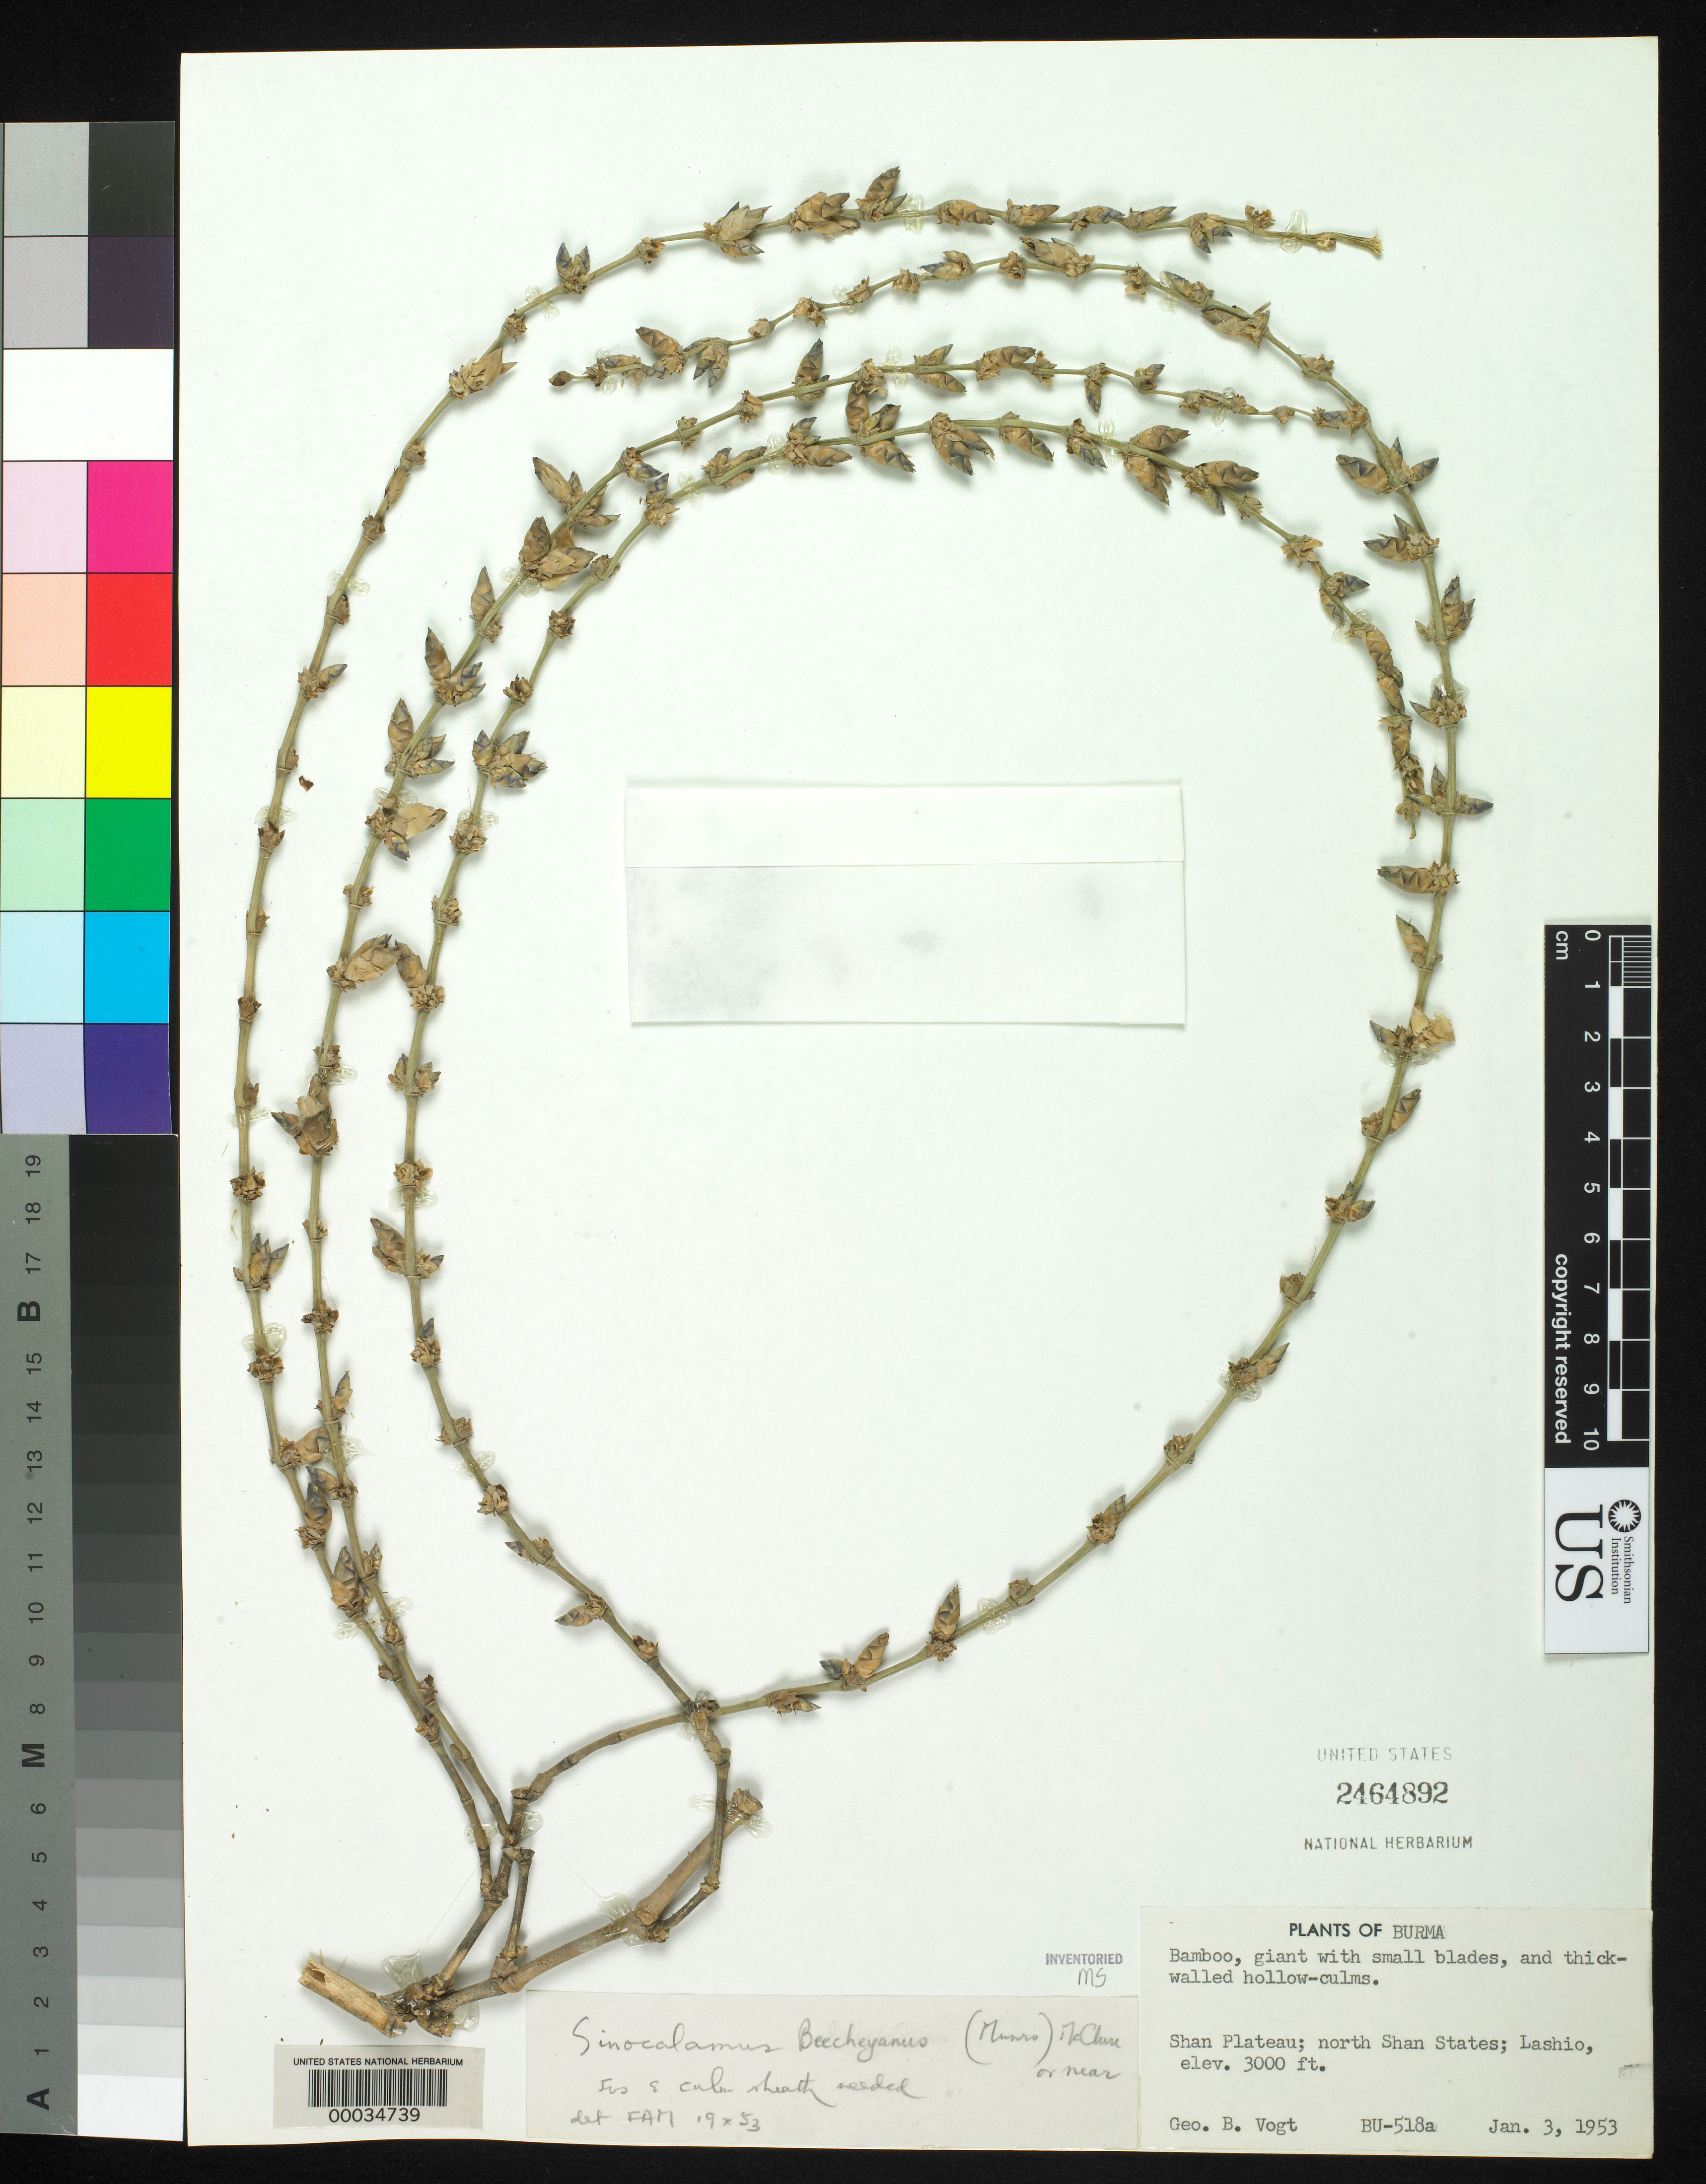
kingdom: Plantae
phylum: Tracheophyta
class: Liliopsida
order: Poales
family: Poaceae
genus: Bambusa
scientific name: Bambusa beecheyana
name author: Munro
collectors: G. B. Vogt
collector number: Bu-518a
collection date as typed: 03 Jan 1953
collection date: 1953-01-03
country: Myanmar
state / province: Shan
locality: Shan plateau, lashio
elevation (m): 915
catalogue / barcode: US 2464892